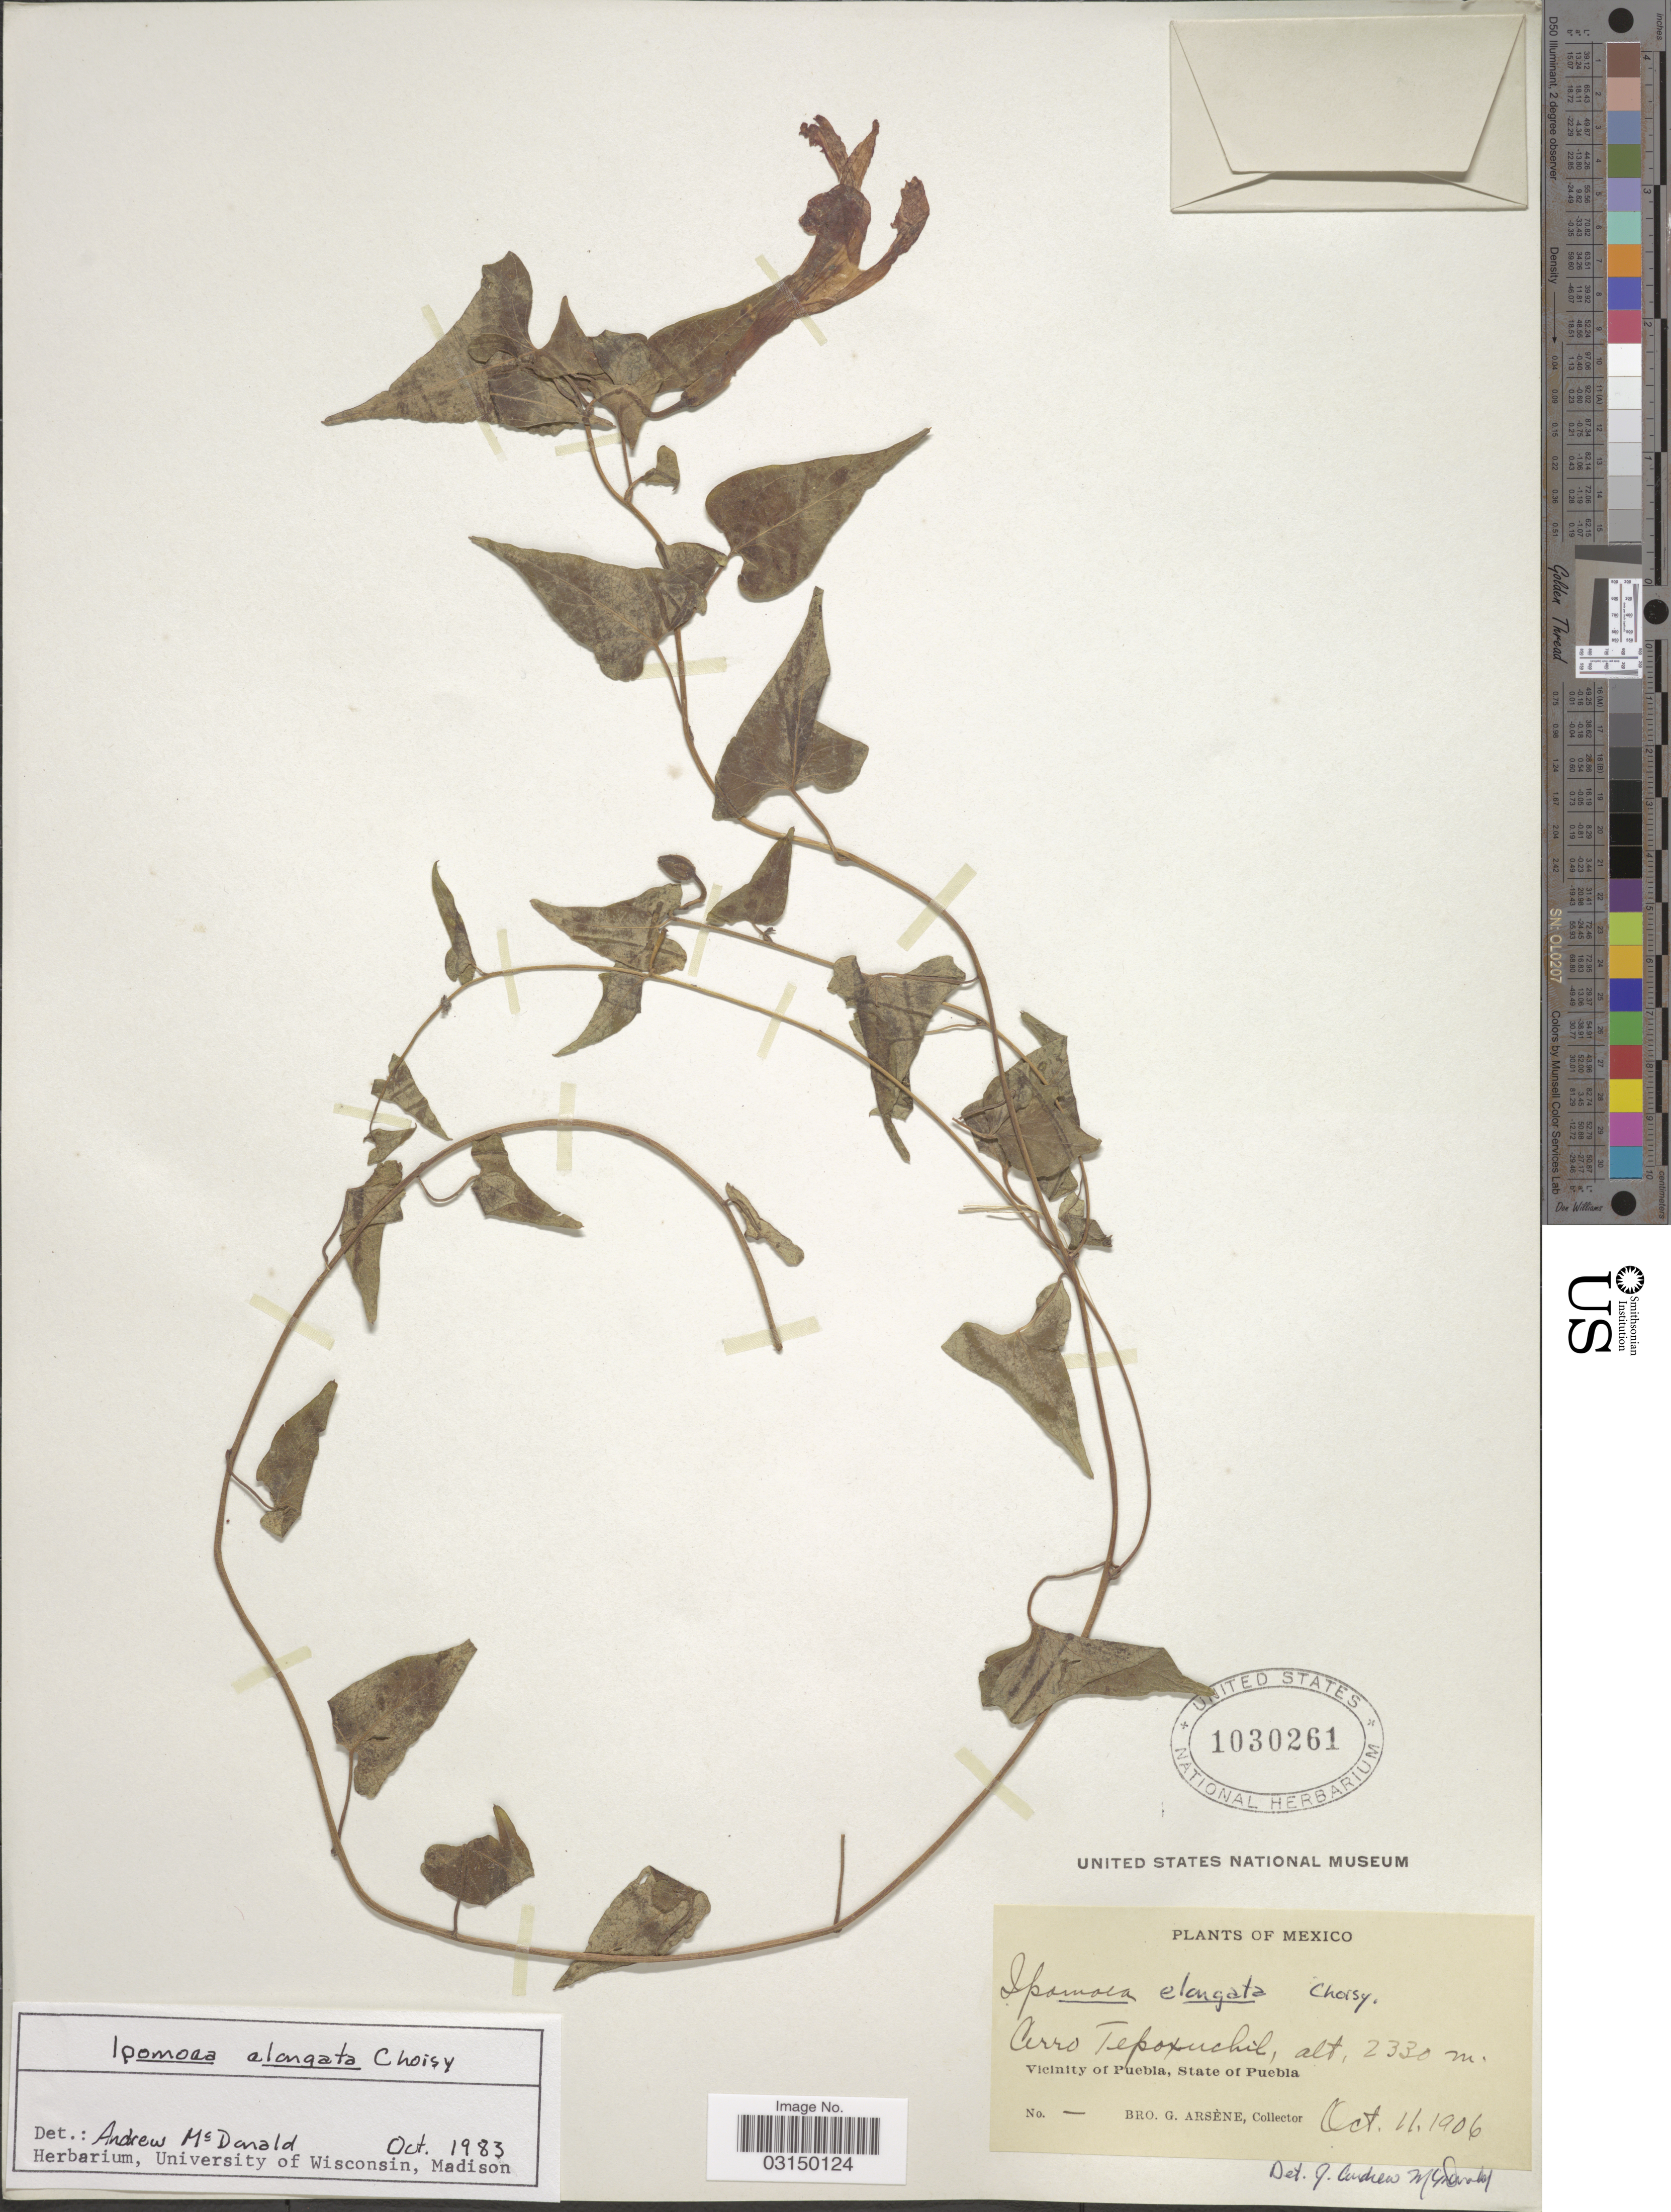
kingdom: Plantae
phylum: Tracheophyta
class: Magnoliopsida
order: Solanales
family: Convolvulaceae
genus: Ipomoea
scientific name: Ipomoea elongata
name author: Choisy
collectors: Bro. G. Arsène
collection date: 1906-10-11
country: Mexico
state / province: Puebla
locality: Cerro Tepoxuchil. Vicinity of Puebla.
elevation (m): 2330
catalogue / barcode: US 1030261